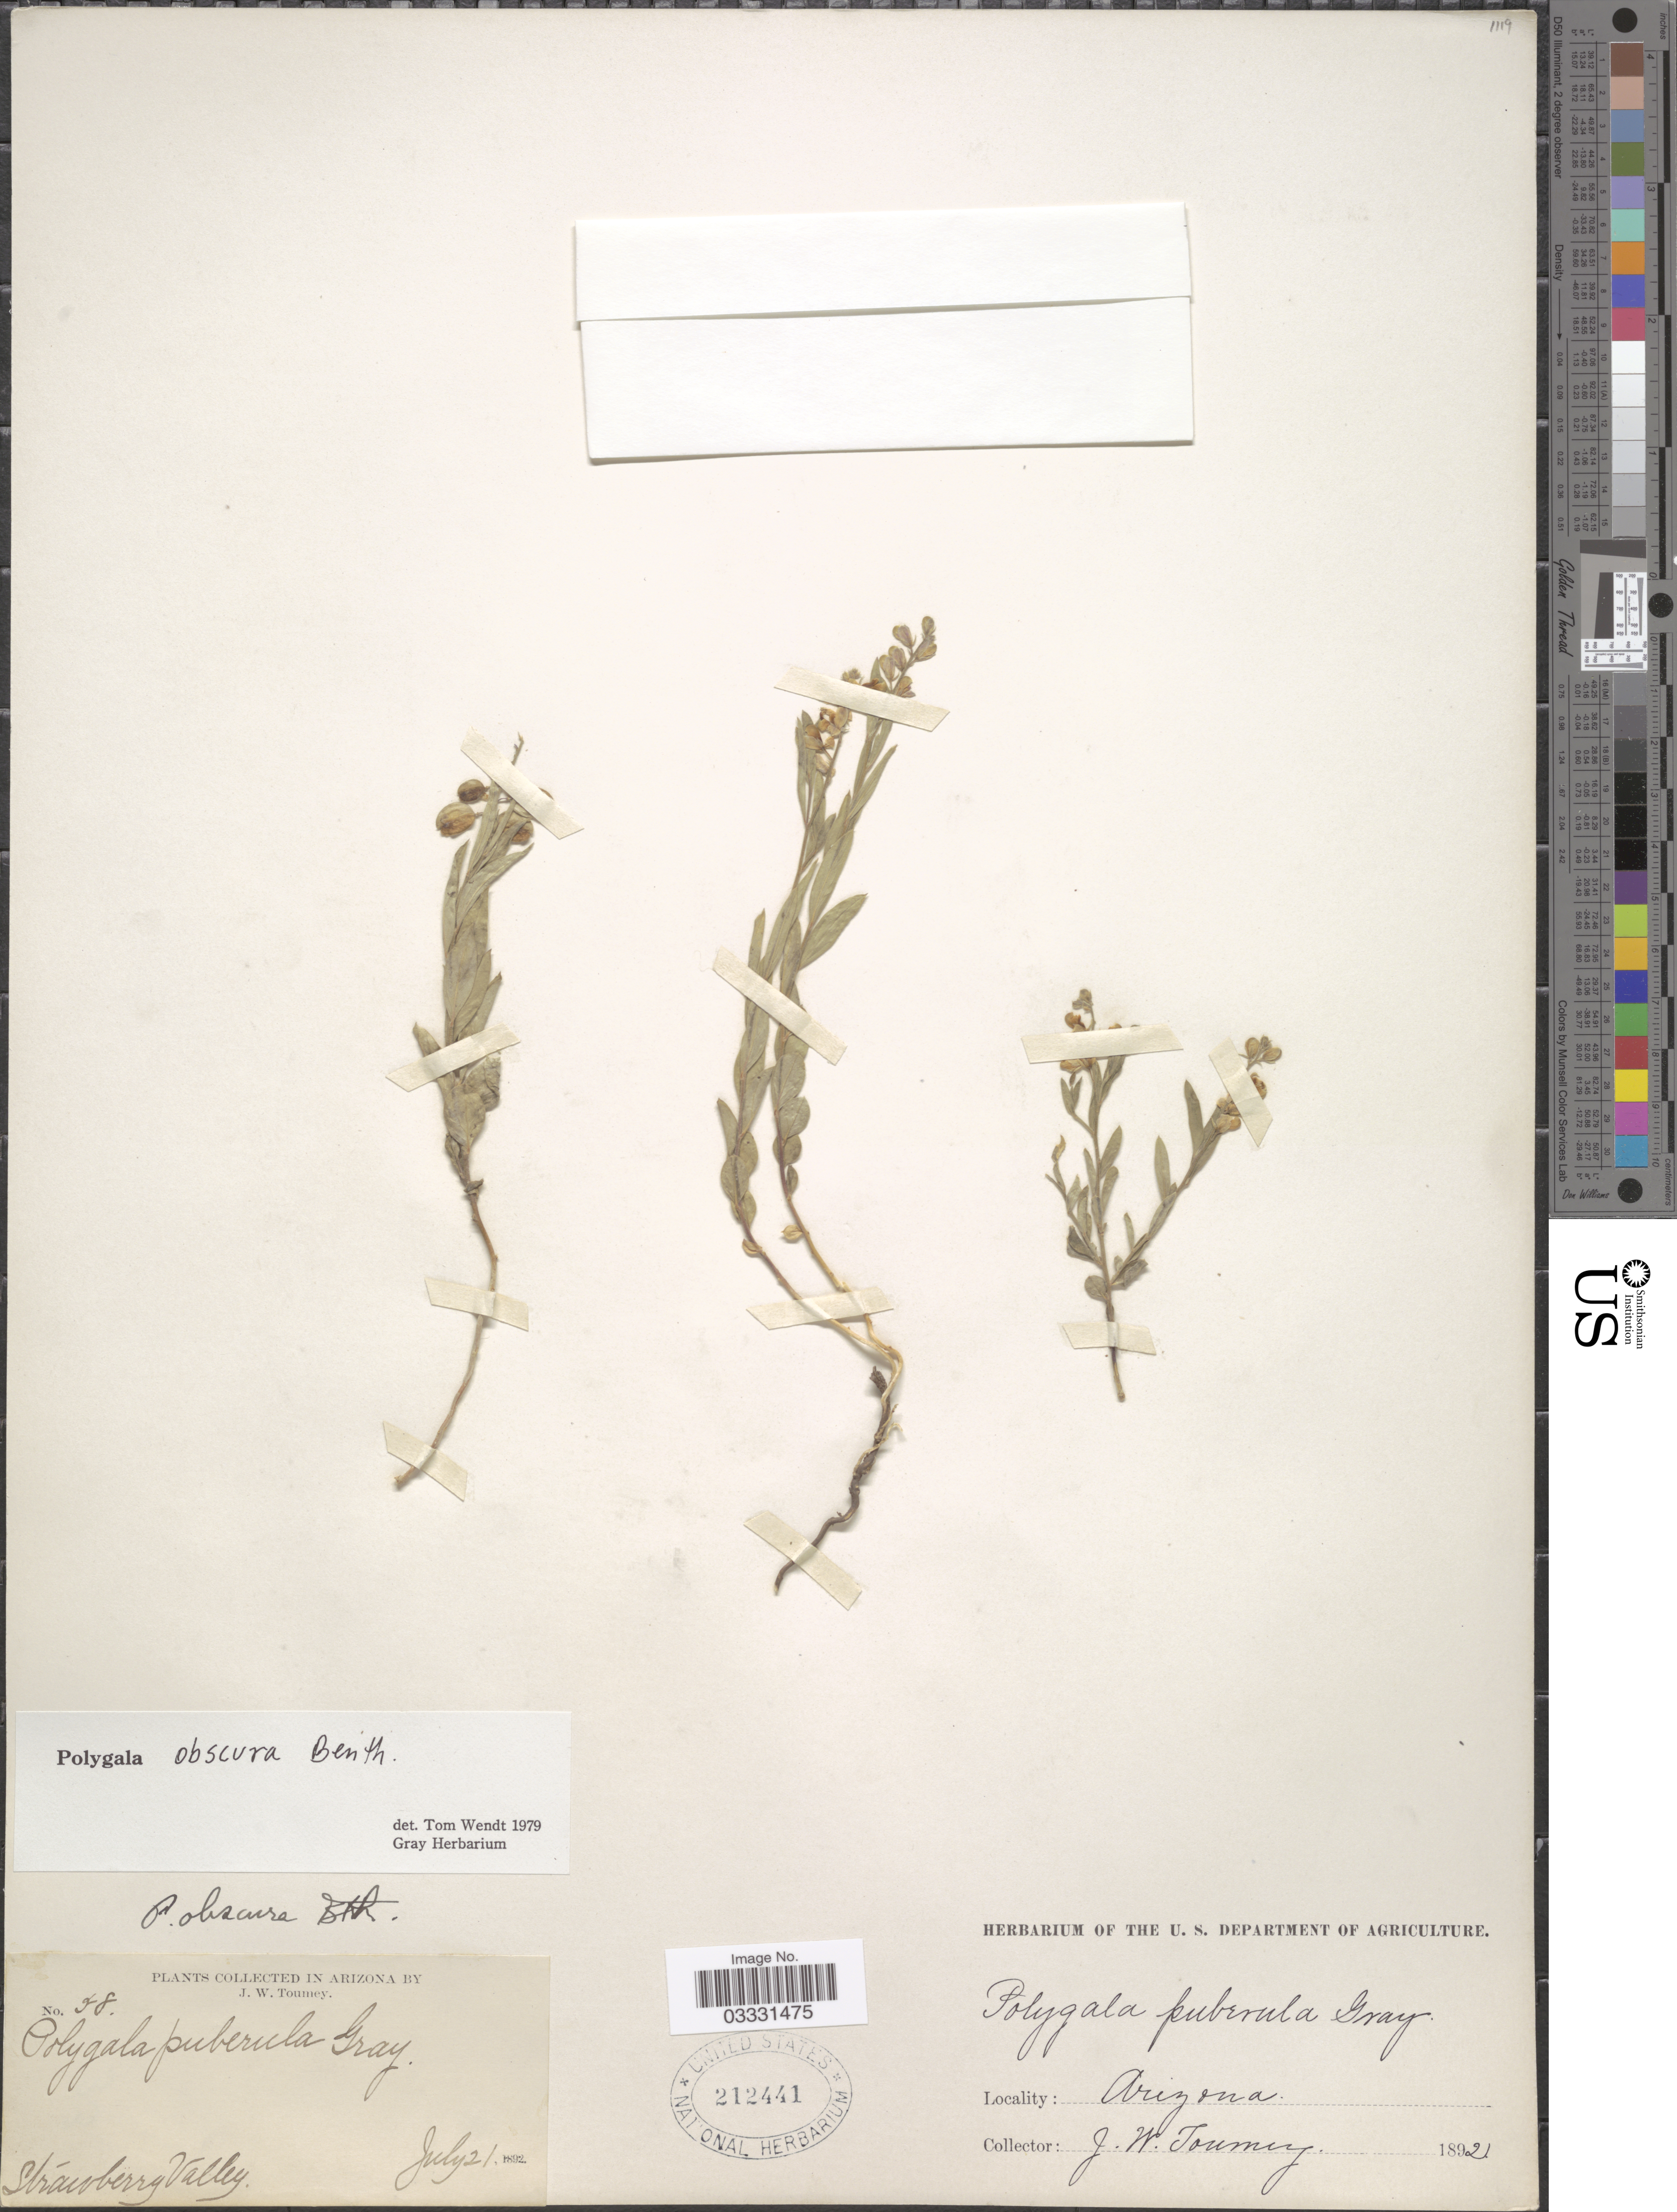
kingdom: Plantae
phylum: Tracheophyta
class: Magnoliopsida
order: Fabales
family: Polygalaceae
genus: Hebecarpa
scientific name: Hebecarpa obscura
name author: (Benth.) J.R. Abbott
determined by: Strong, Mark T., (BOT), Smithsonian Institution - National Museum of Natural History (UNITED STATES)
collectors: J. W. Toumey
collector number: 58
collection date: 1892-07-21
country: United States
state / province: Arizona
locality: Strawberry Valley.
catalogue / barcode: US 212441